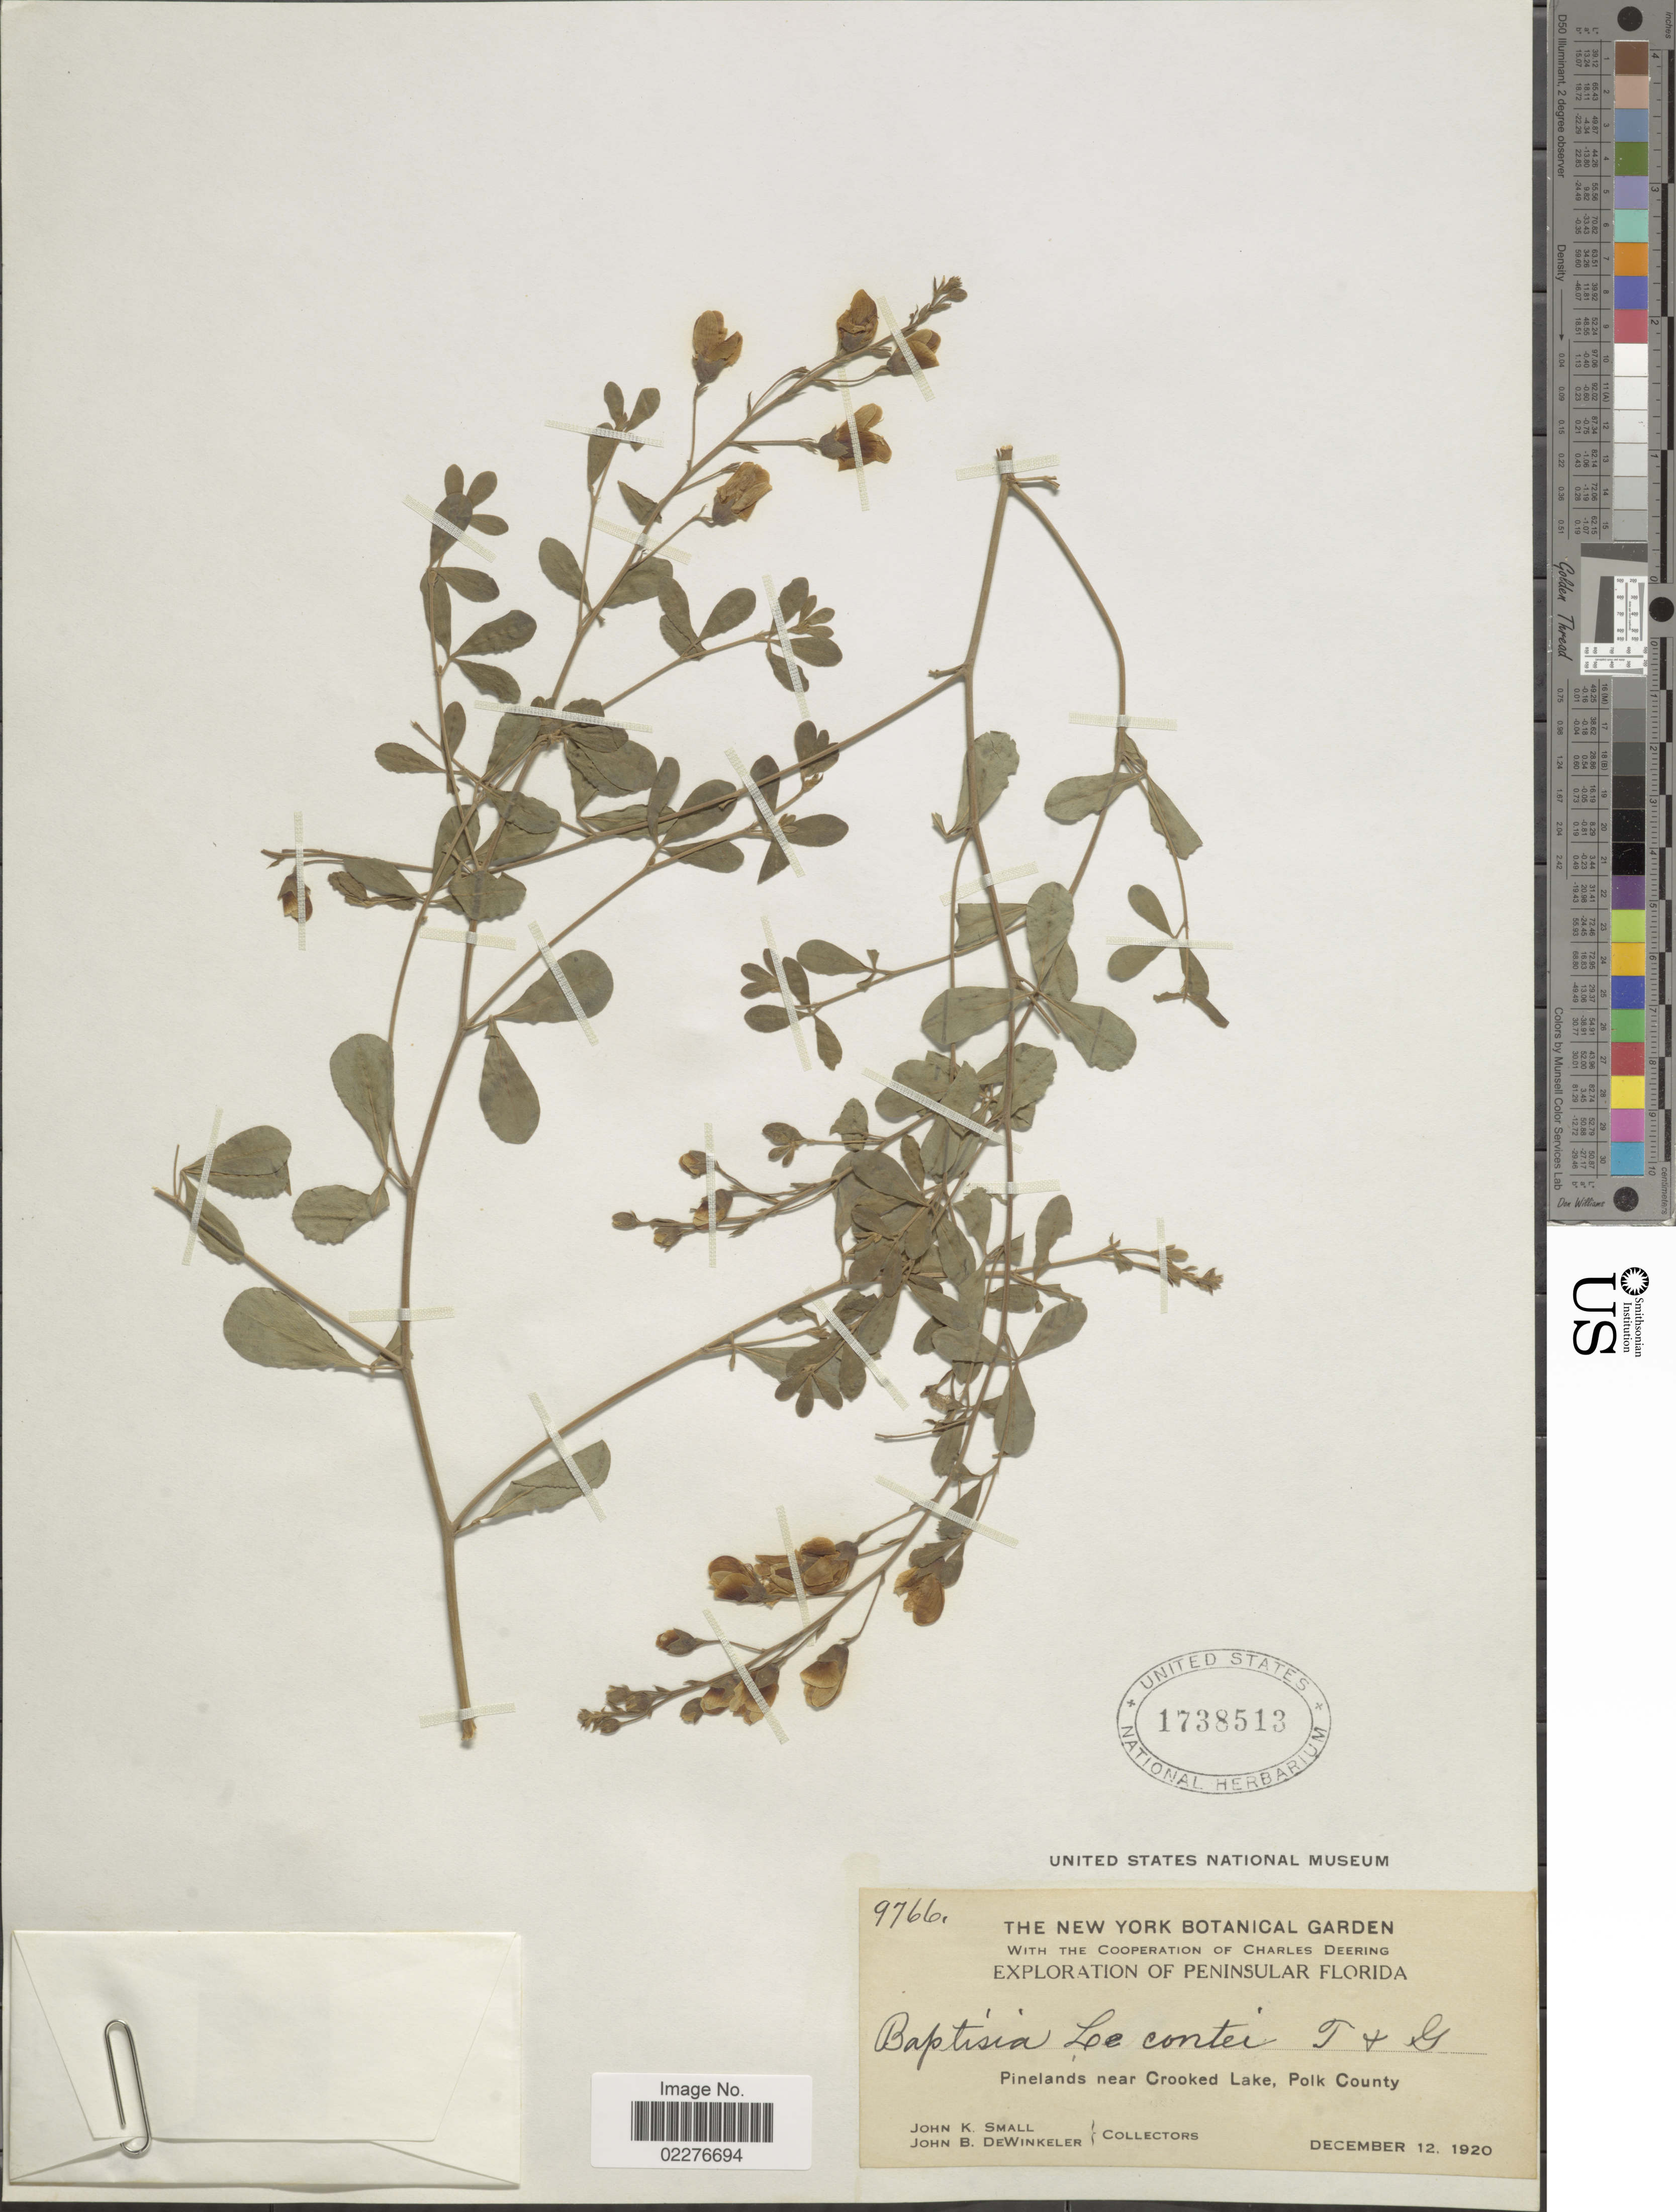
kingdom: Plantae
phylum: Tracheophyta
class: Magnoliopsida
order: Fabales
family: Fabaceae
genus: Baptisia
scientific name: Baptisia lecontei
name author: Torr. & A. Gray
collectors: J. K. Small & J. B. Dewinkeler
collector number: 9766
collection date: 1920-12-12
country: United States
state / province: Florida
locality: Peninsular Florida, Pinelands near Crooked Lake, Polk County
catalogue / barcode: US 1738513